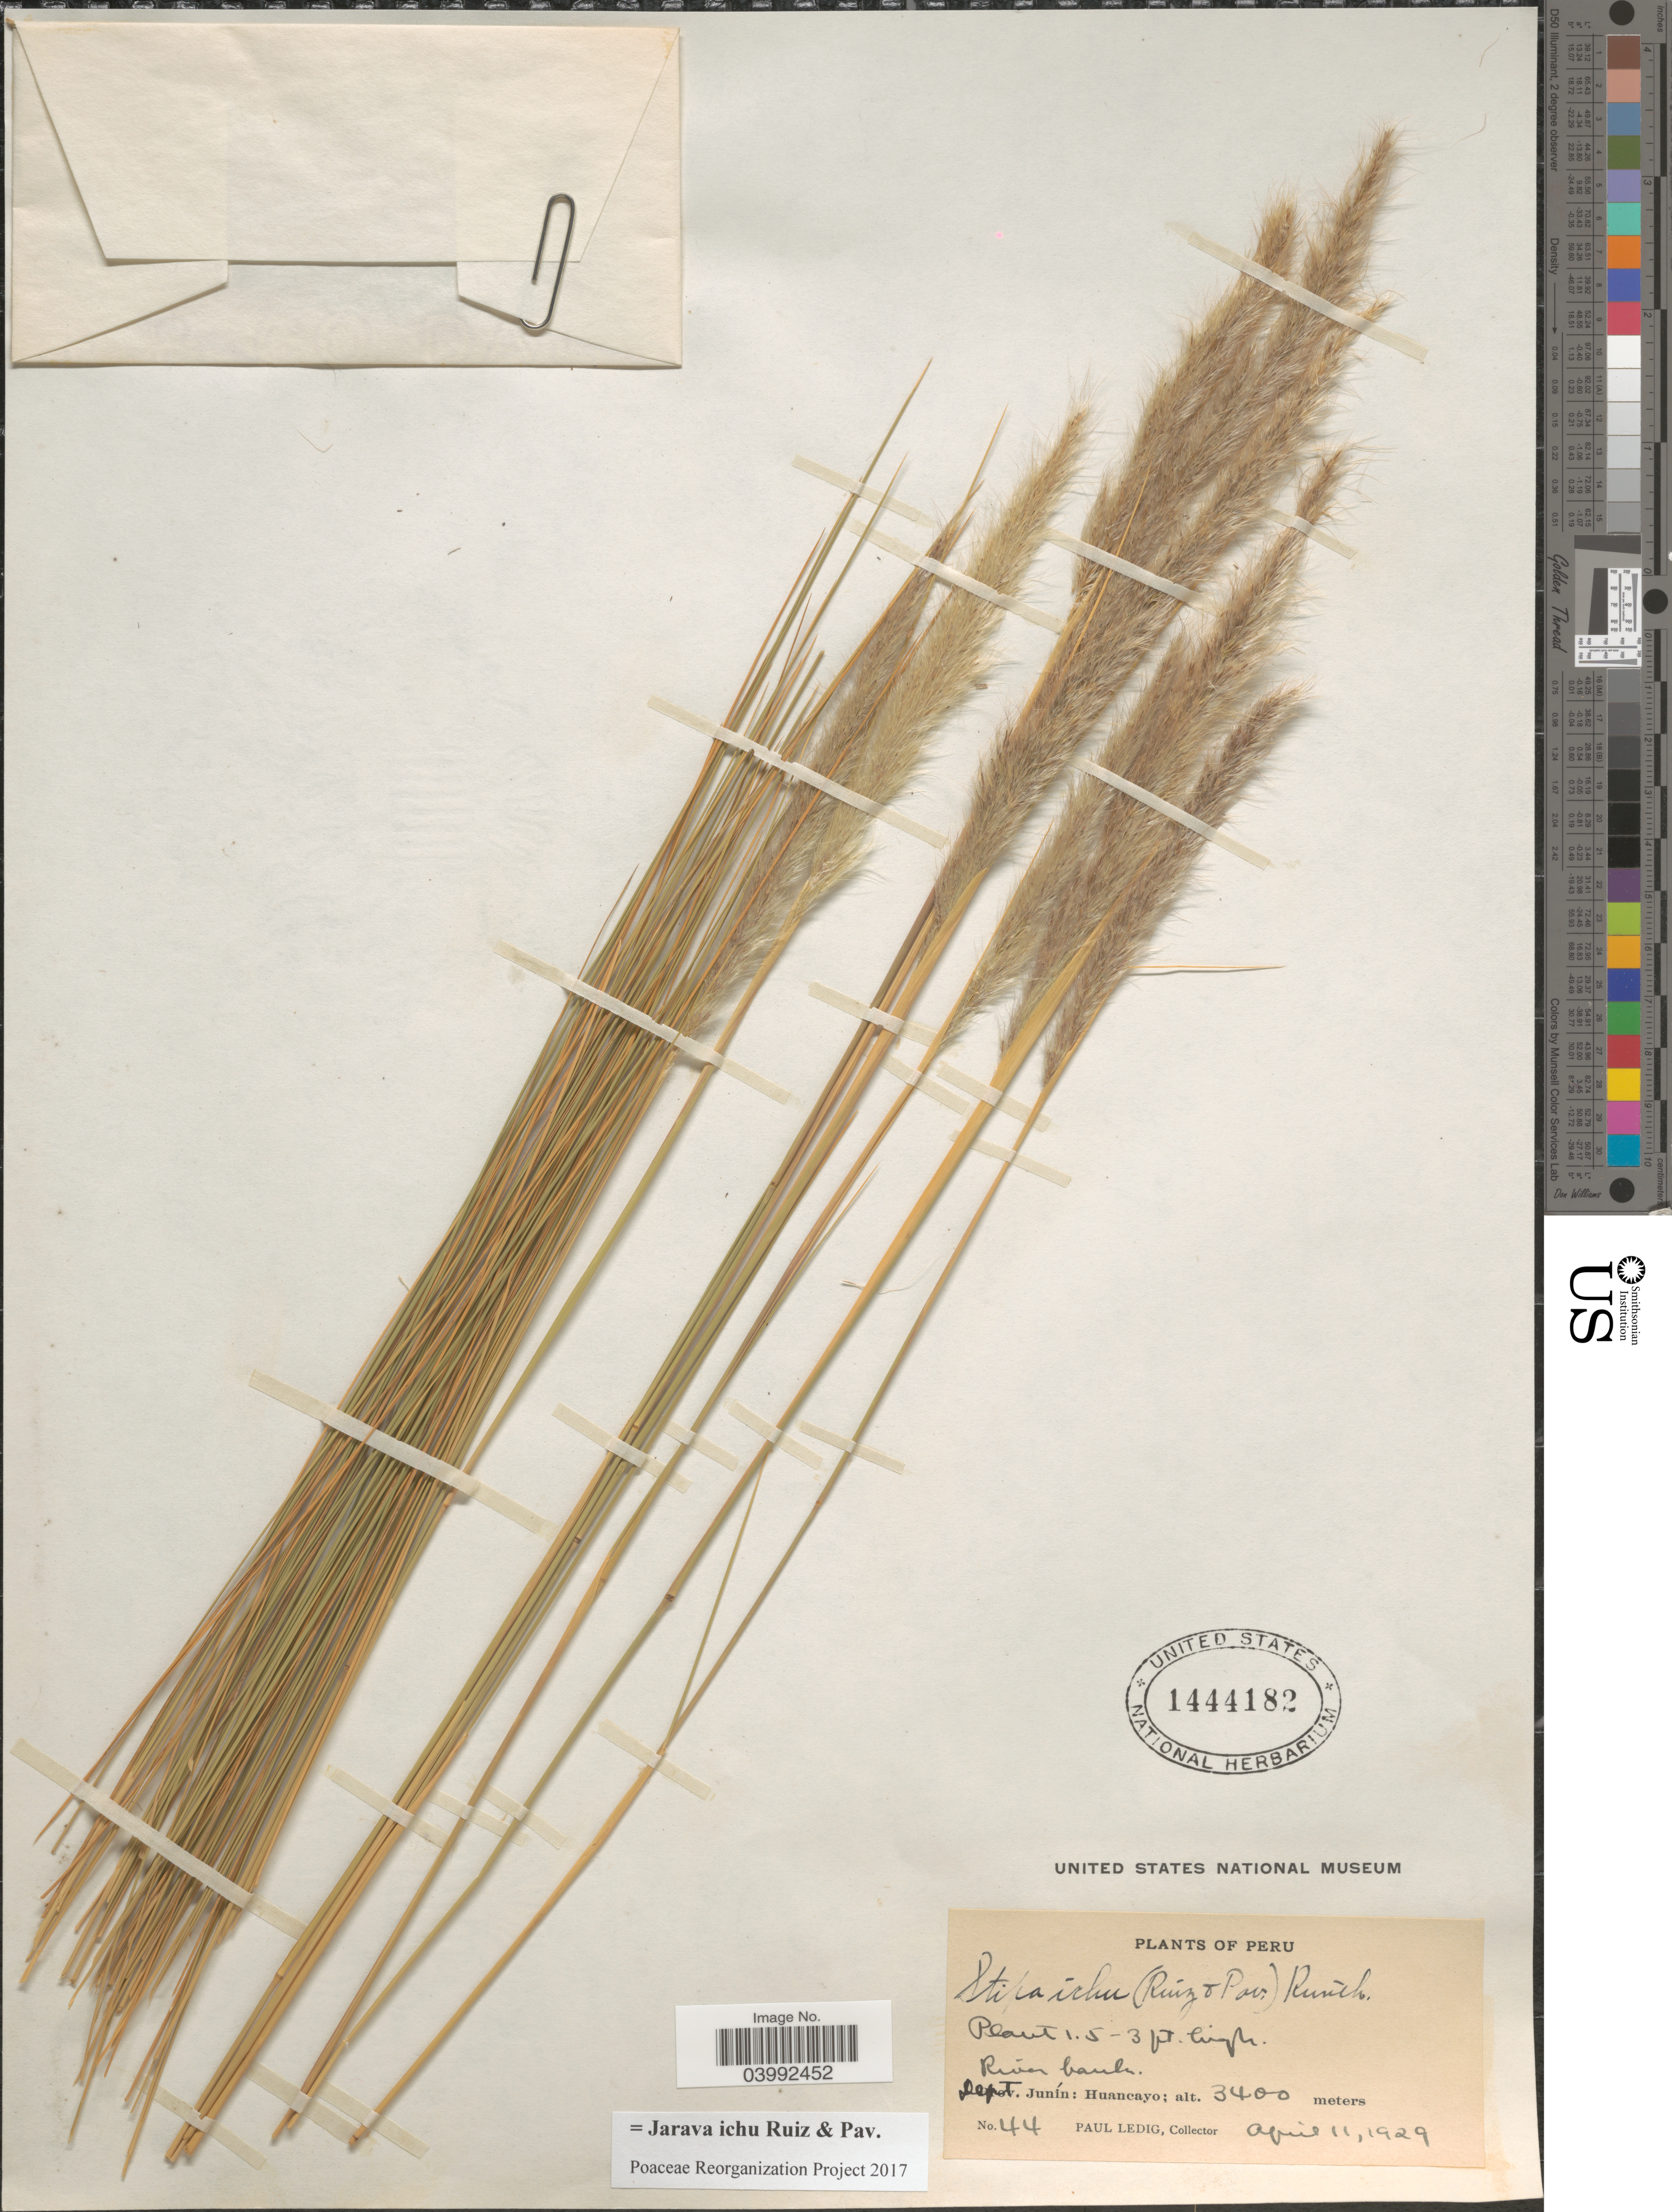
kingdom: Plantae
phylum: Tracheophyta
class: Liliopsida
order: Poales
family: Poaceae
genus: Jarava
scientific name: Jarava ichu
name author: Ruiz & Pav.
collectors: P. Ledig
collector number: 44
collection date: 1929-04-11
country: Peru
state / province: Junín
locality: Dept. Junín: Huancayo.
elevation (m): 3400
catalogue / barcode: US 1444182